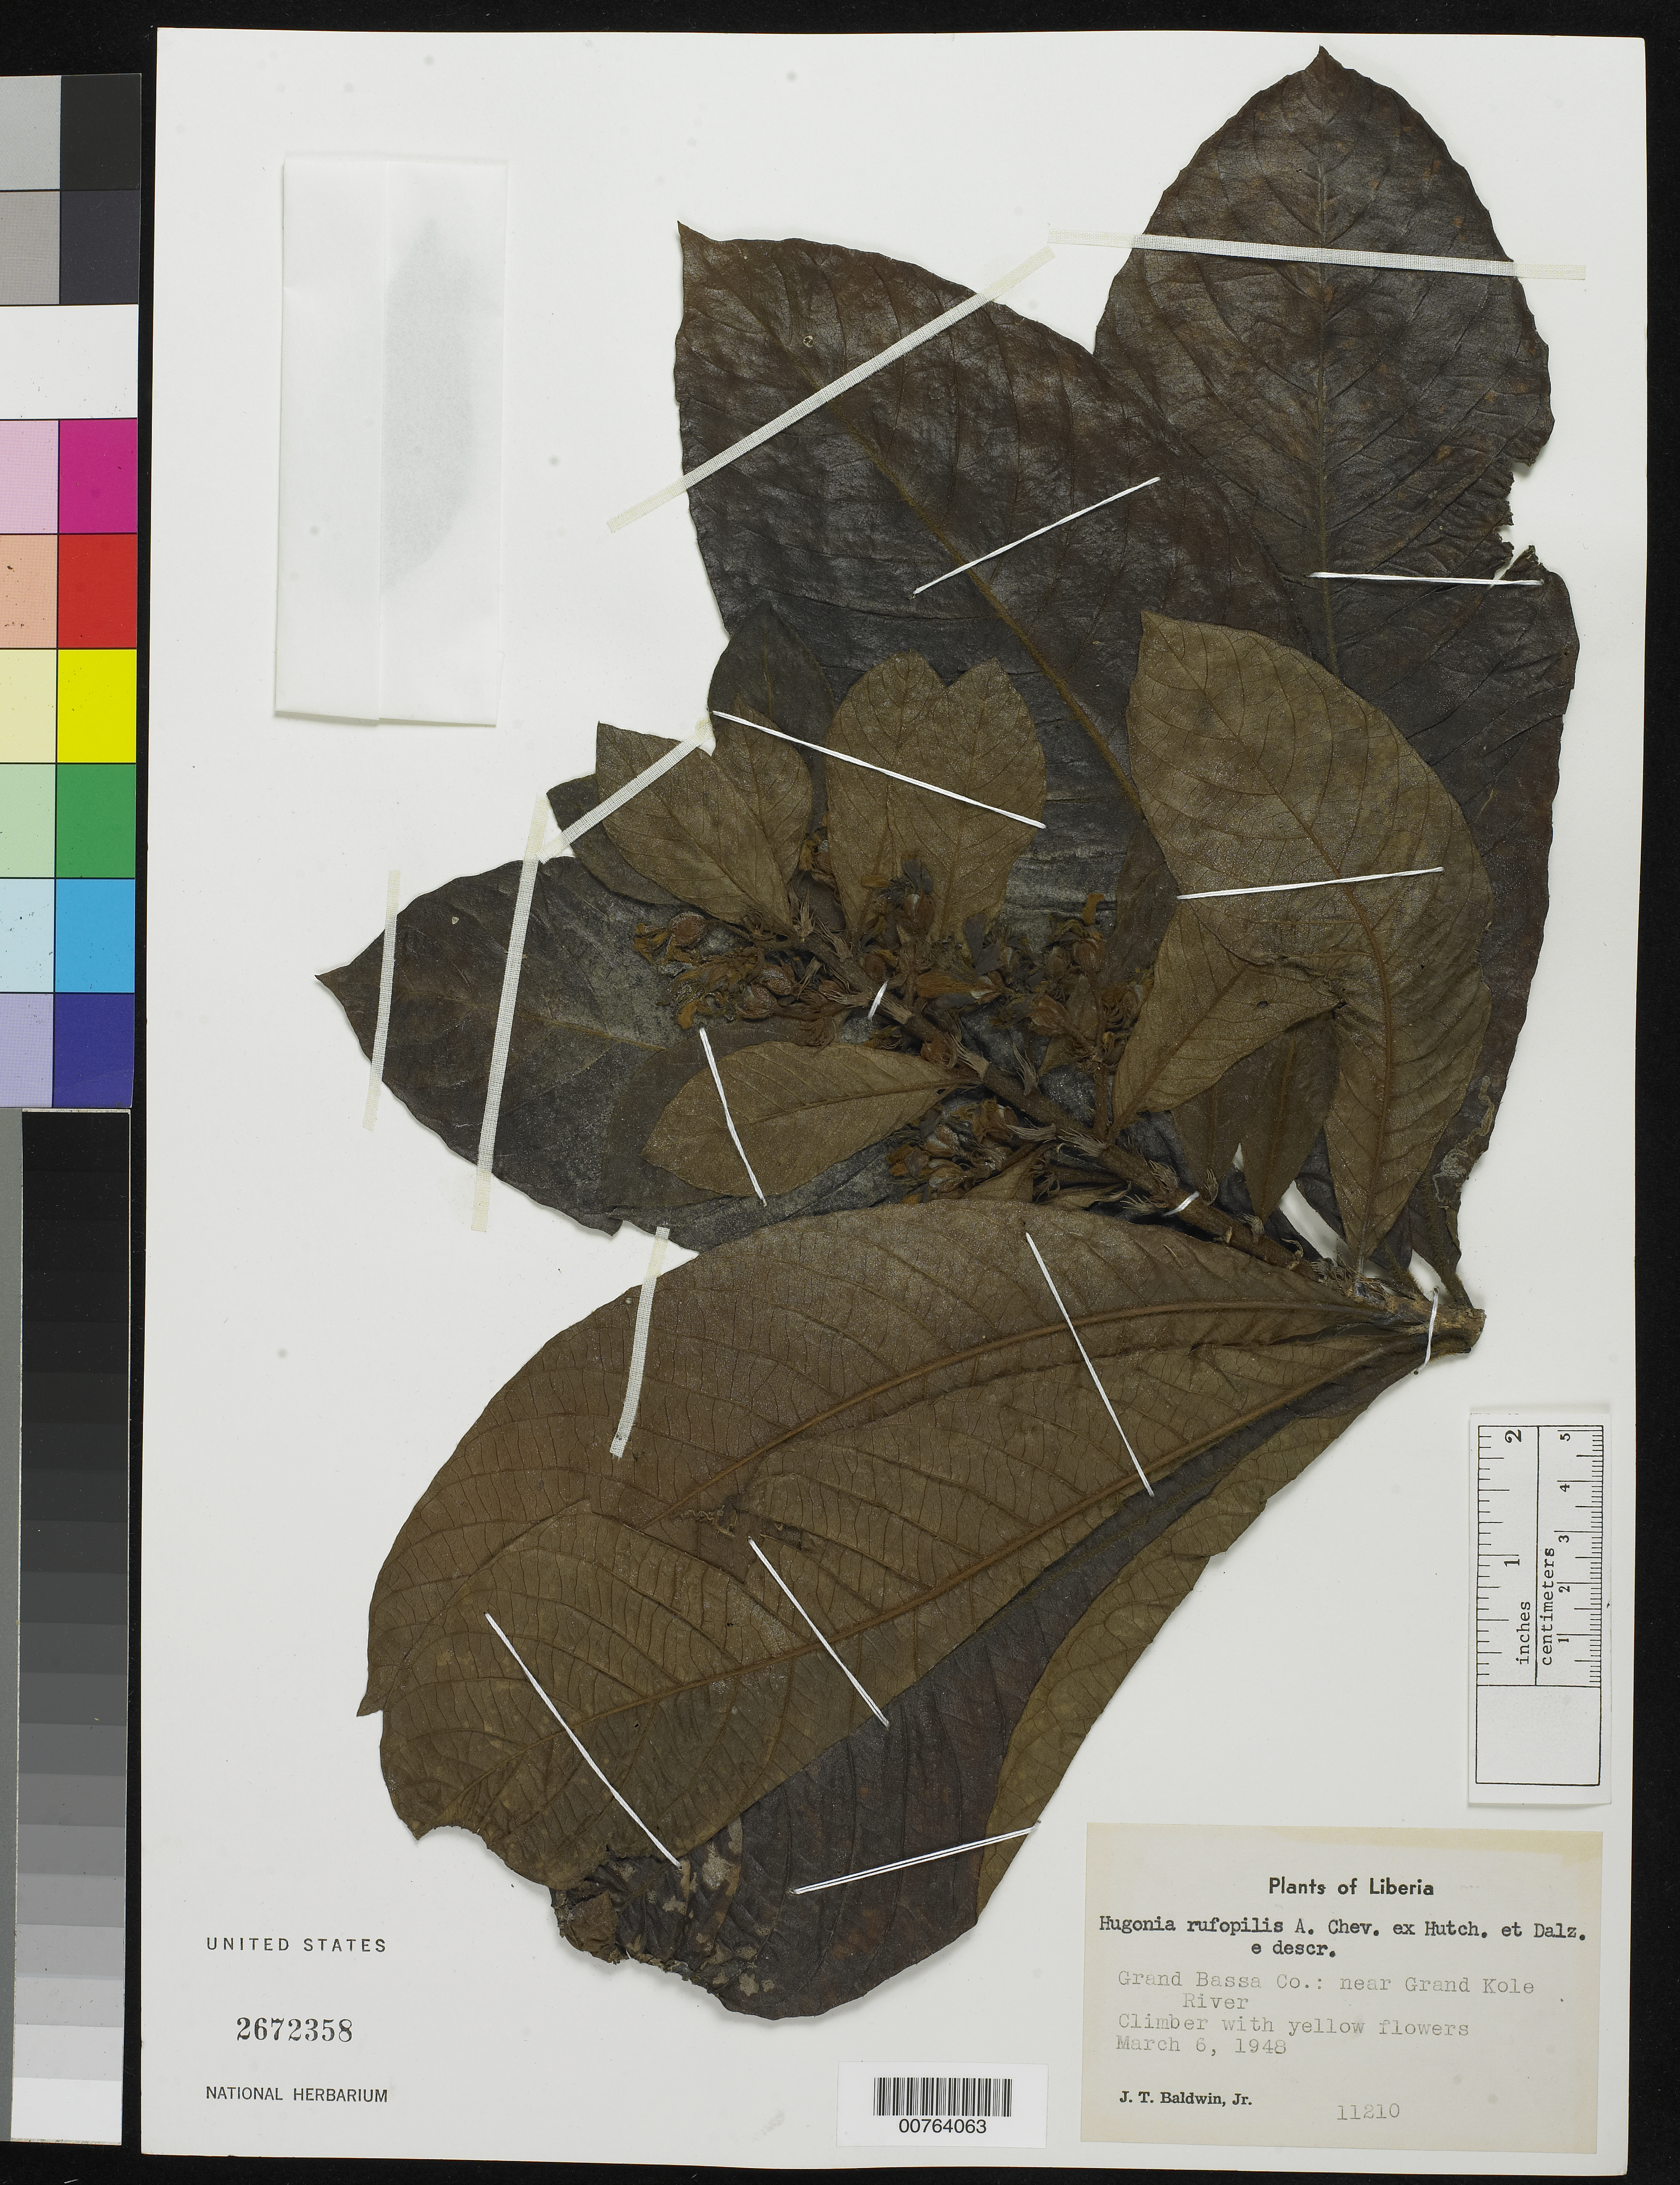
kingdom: Plantae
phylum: Tracheophyta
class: Magnoliopsida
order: Malpighiales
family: Linaceae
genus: Hugonia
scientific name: Hugonia rufopilis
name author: A. Chev. ex Hutch. & Dalzell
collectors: J. T. Baldwin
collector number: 11210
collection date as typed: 6 Mar 1948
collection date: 1948-03-06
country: Liberia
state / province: Grand Bassa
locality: near Grand Kole River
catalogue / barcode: US 2672358